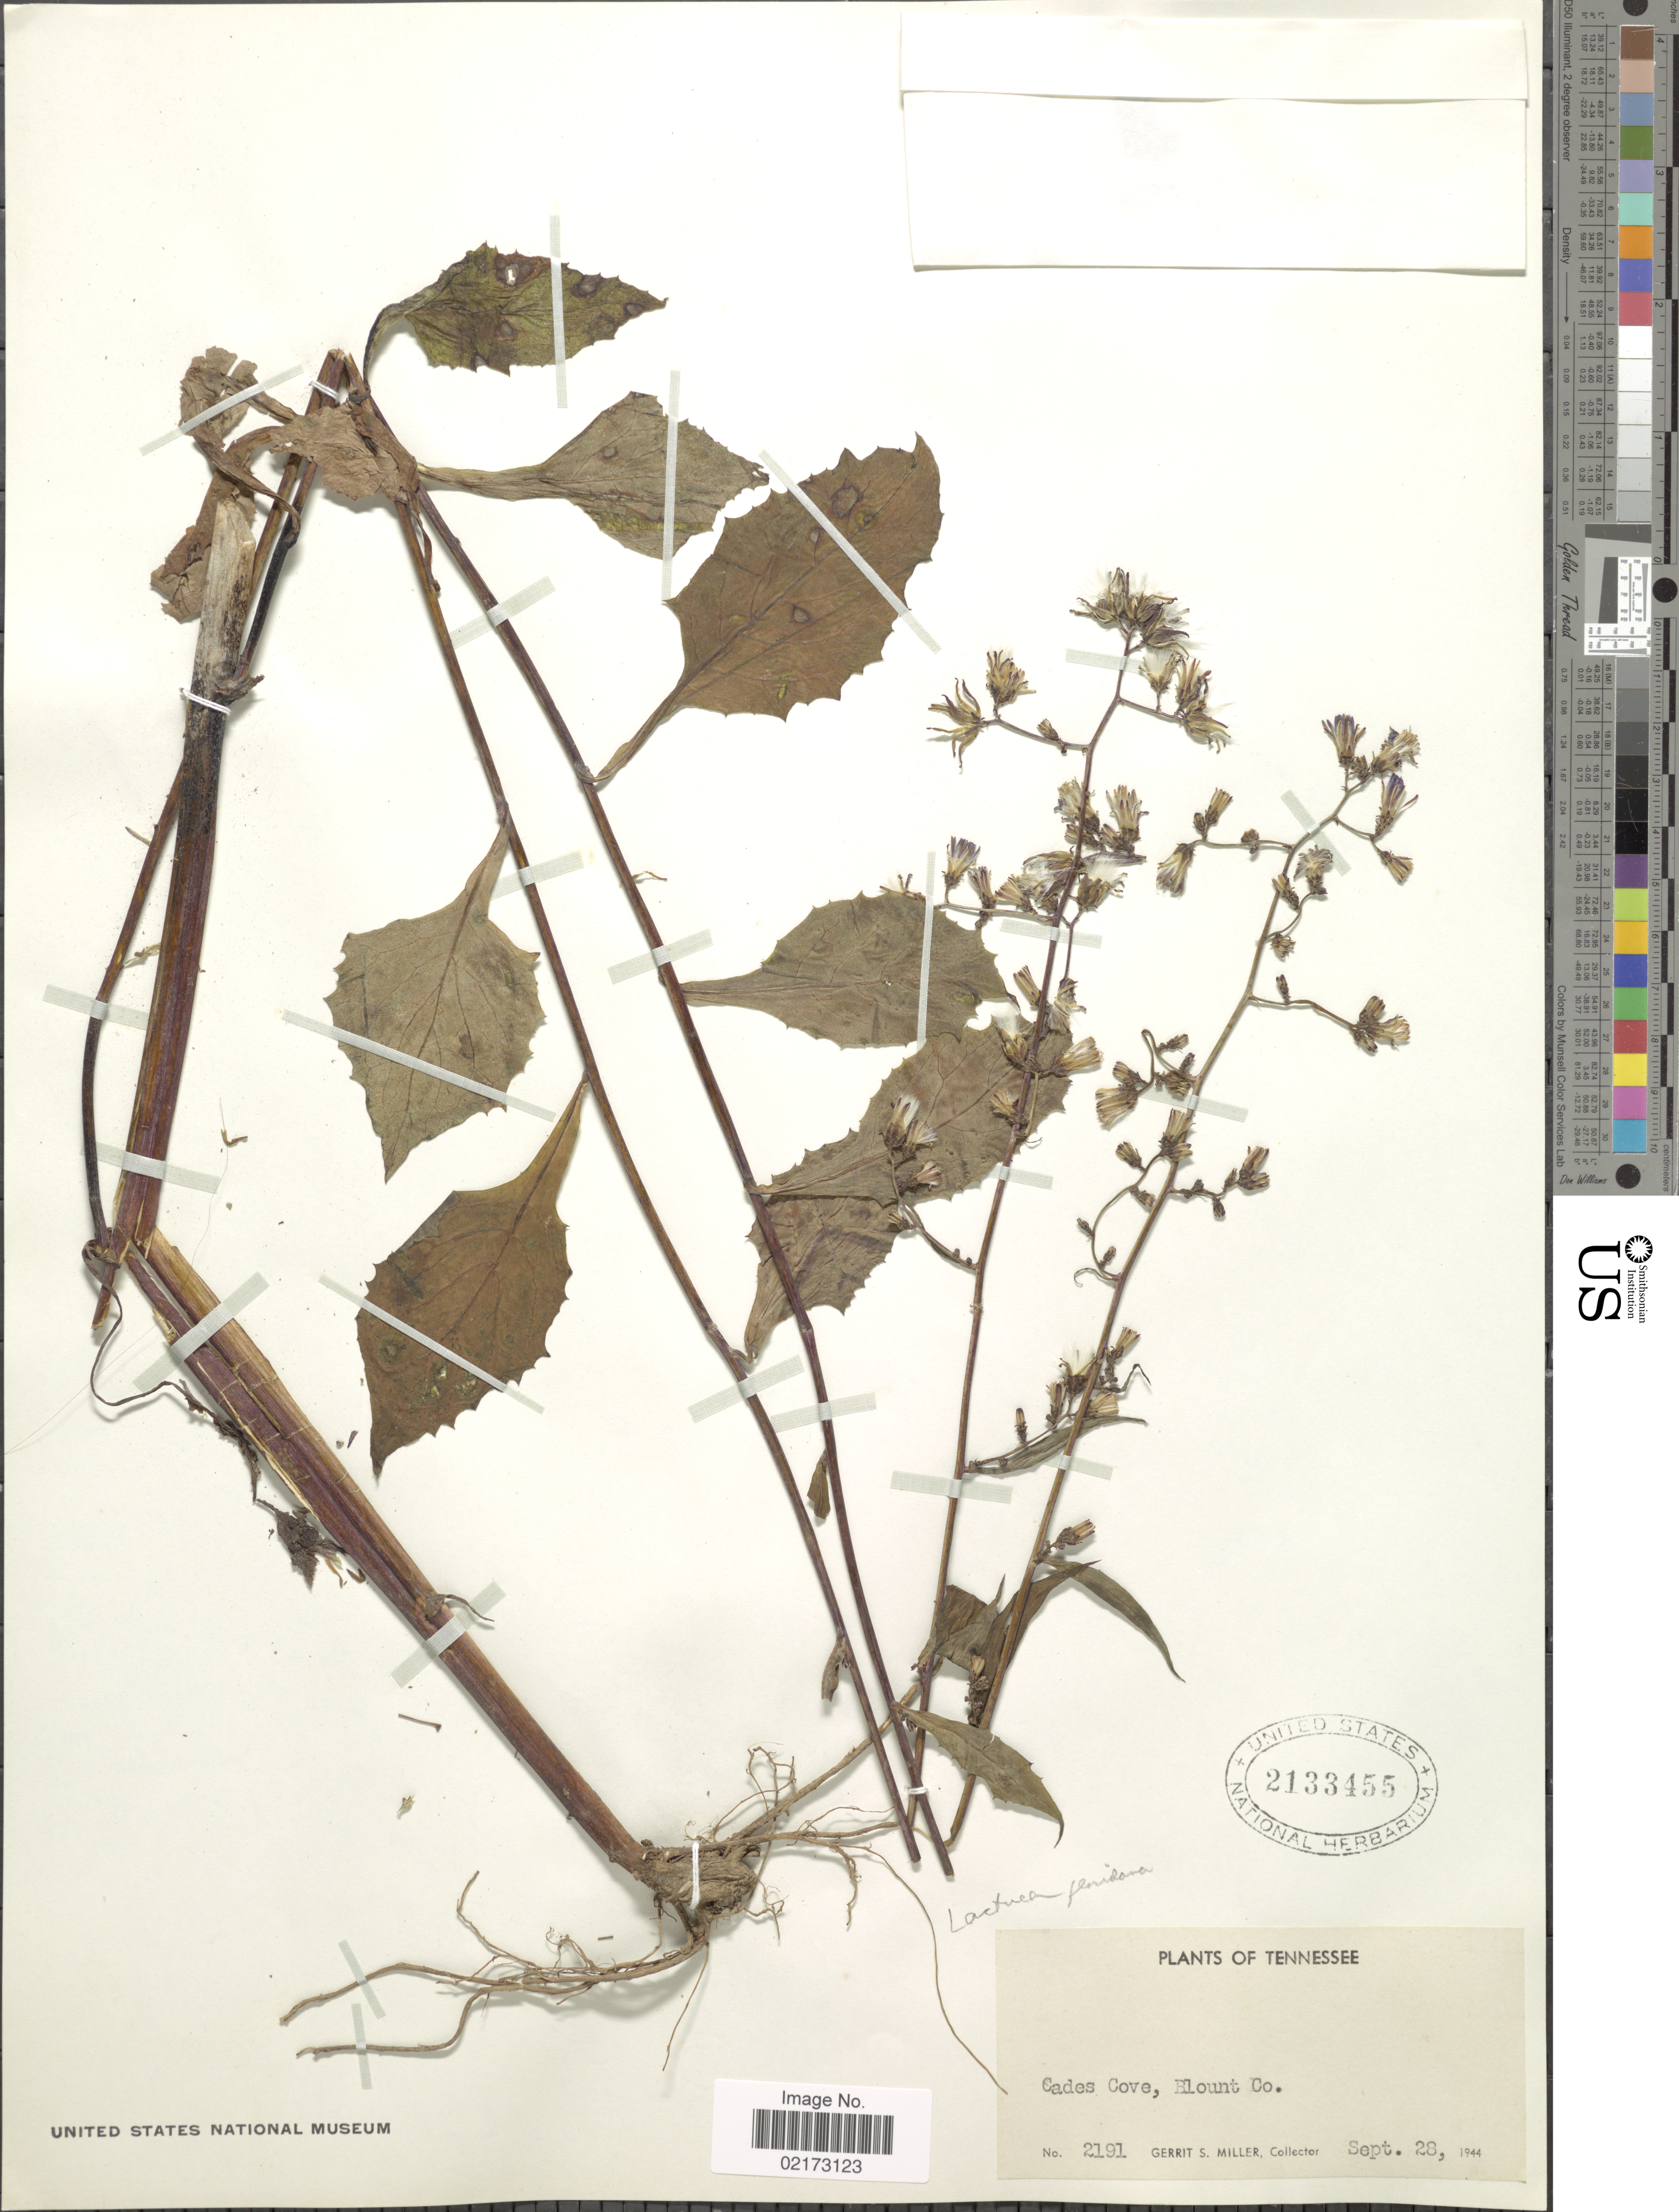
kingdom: Plantae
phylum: Tracheophyta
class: Magnoliopsida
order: Asterales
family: Asteraceae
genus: Lactuca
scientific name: Lactuca floridana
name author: (L.) Gaertn.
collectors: G. S. Miller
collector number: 2191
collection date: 1944-09-28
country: United States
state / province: Tennessee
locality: Cades Cove, Blount Co.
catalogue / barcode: US 2133455